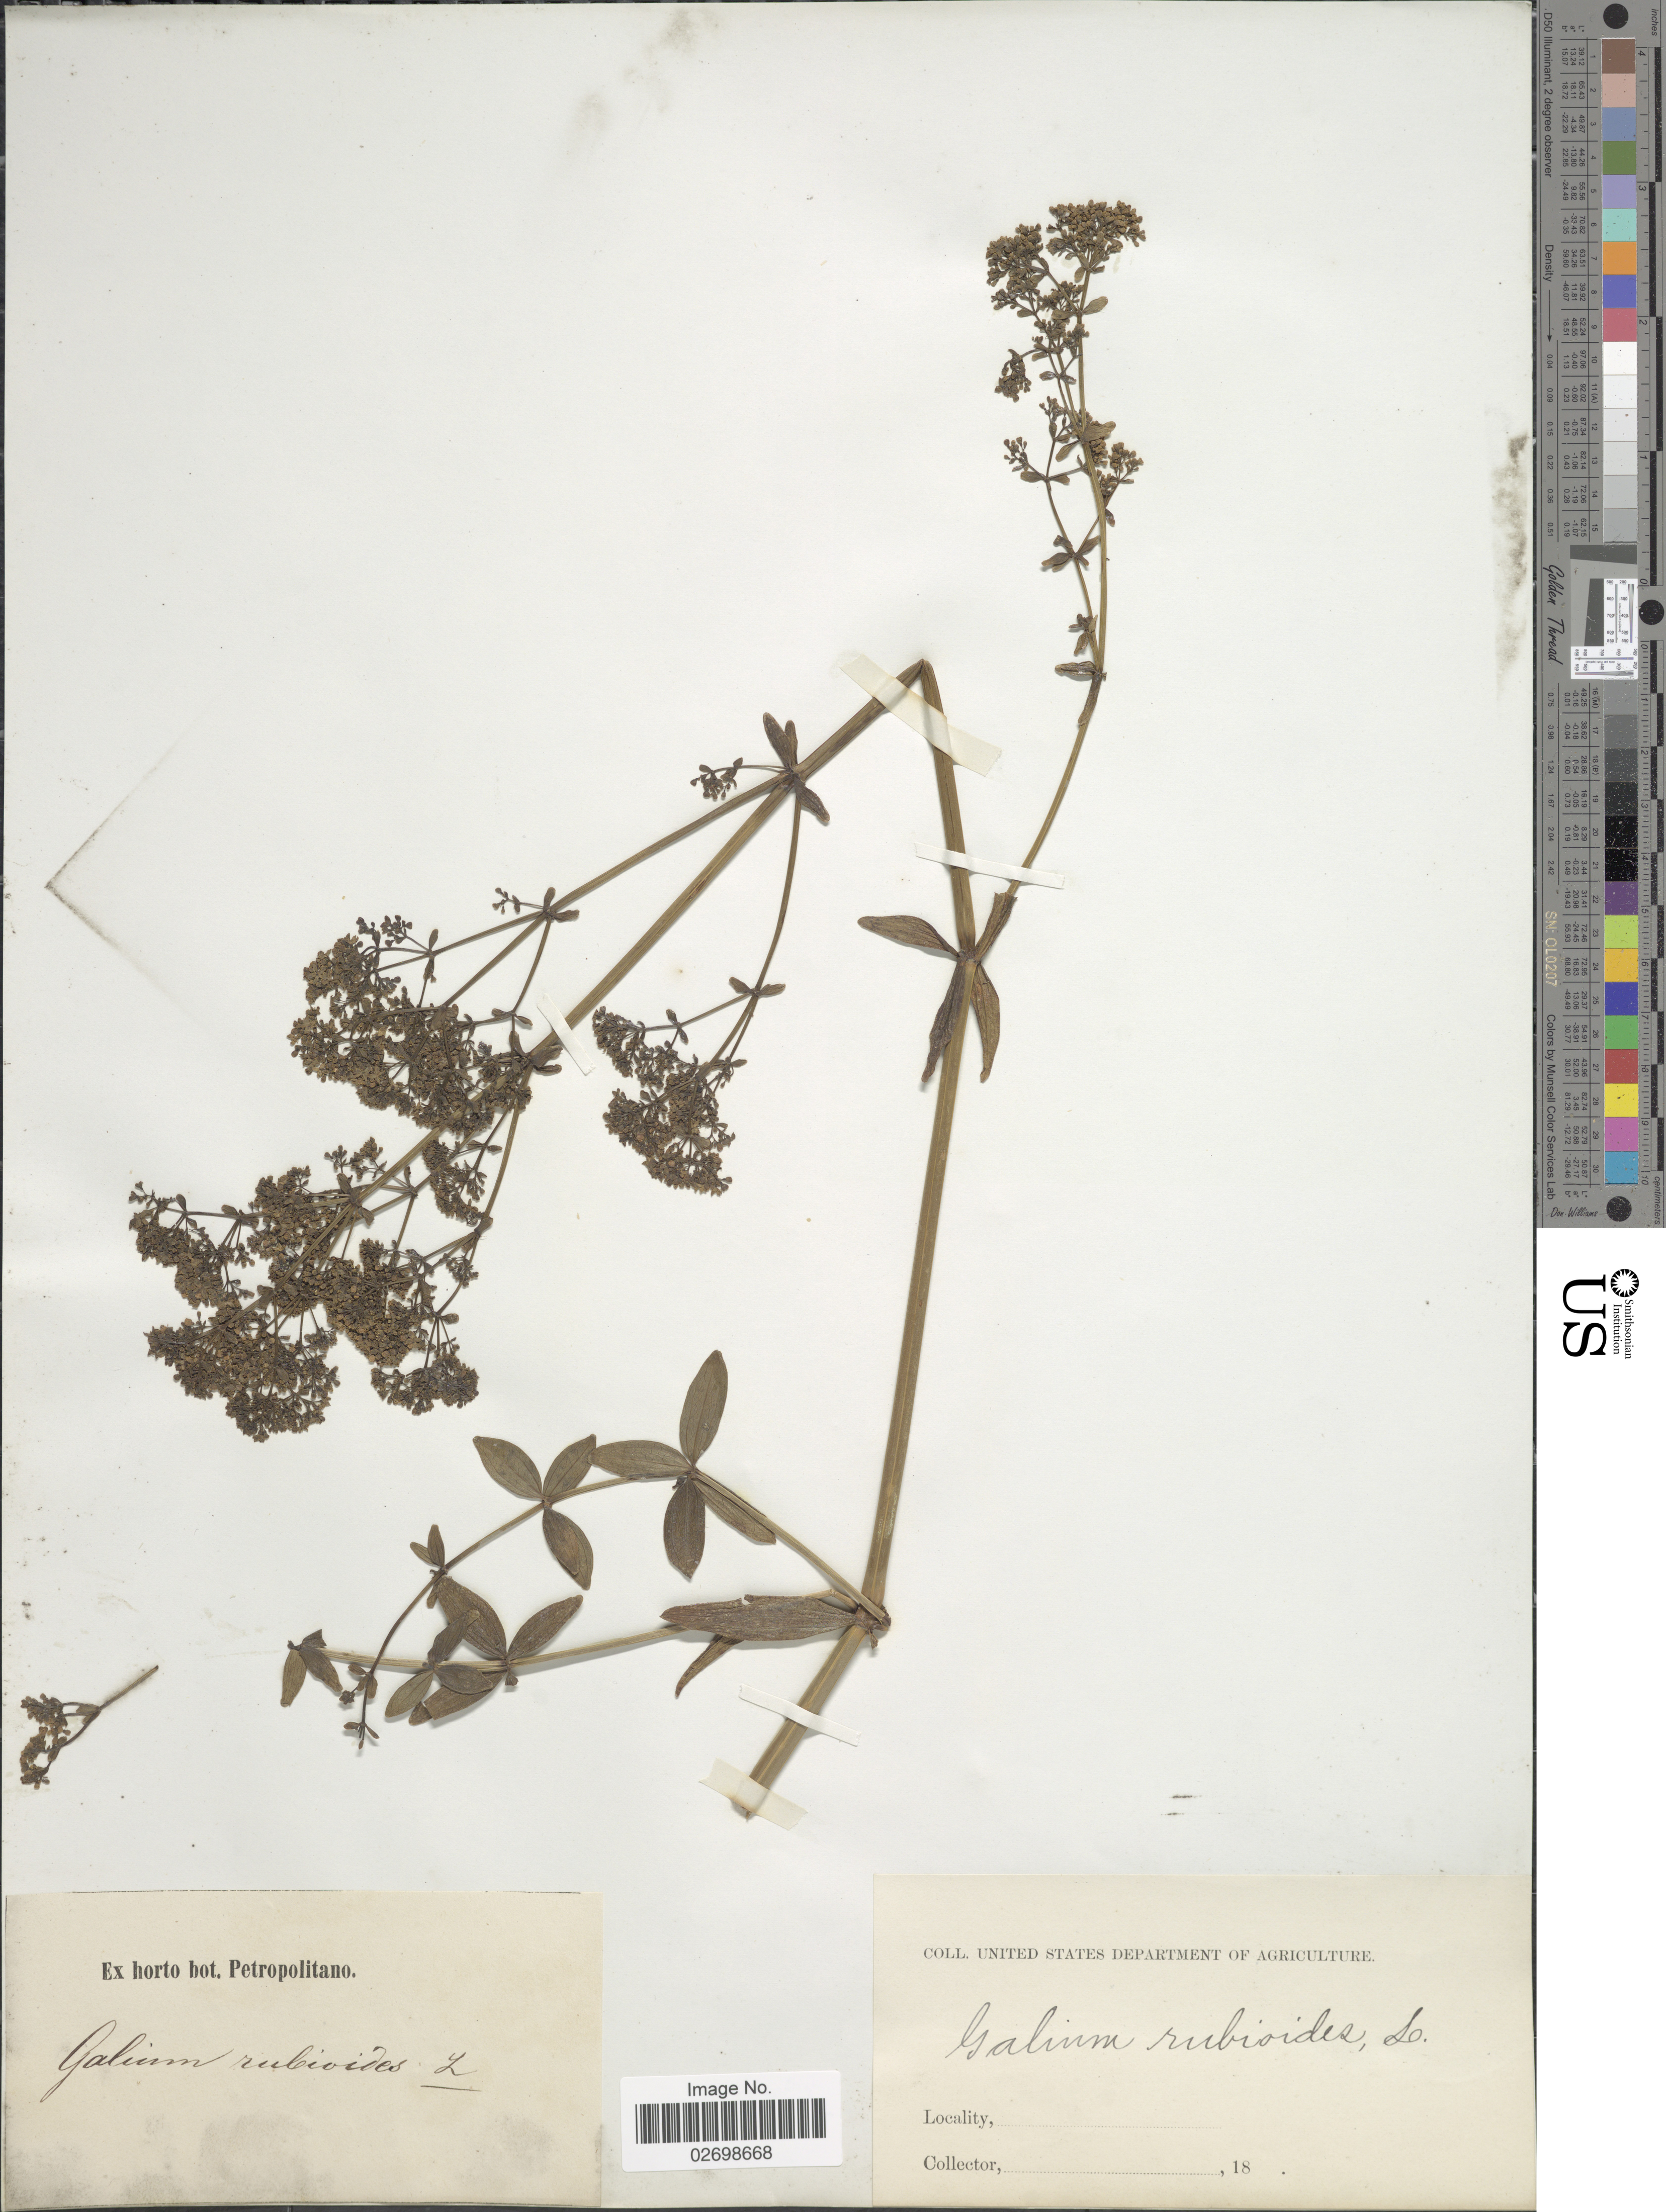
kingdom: Plantae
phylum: Tracheophyta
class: Magnoliopsida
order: Gentianales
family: Rubiaceae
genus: Galium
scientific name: Galium rubioides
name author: L.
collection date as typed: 18